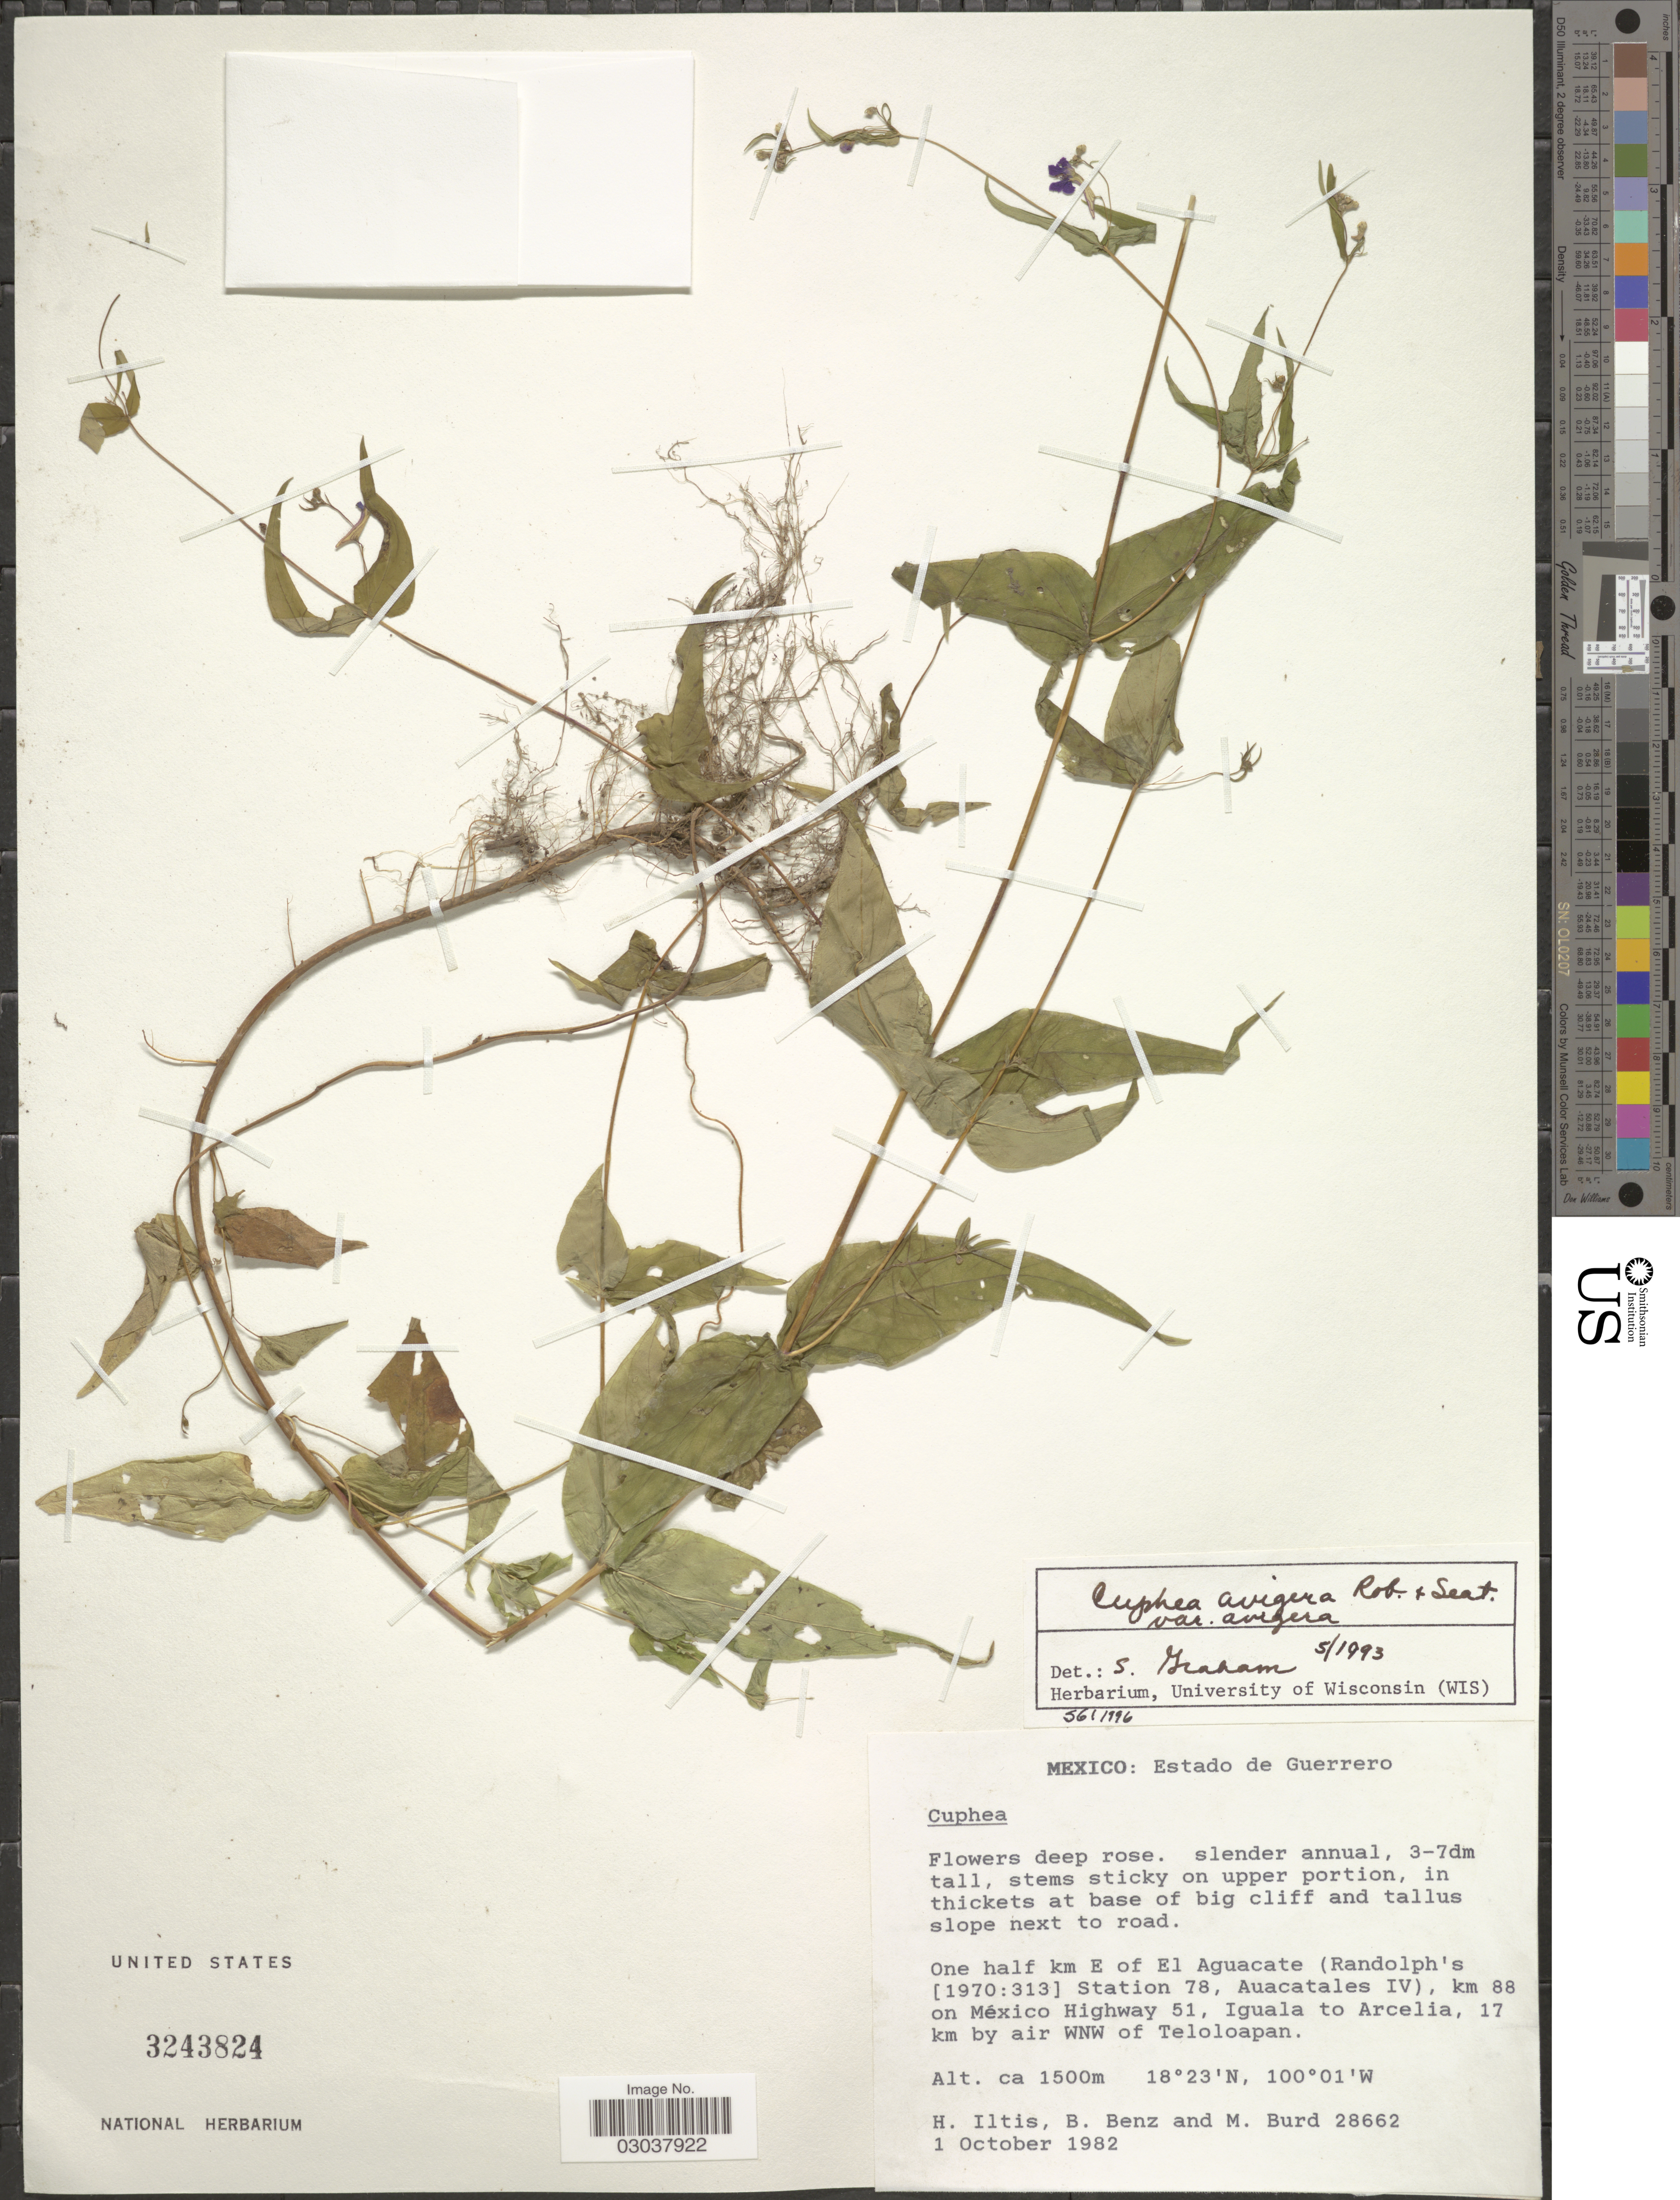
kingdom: Plantae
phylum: Tracheophyta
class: Magnoliopsida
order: Myrtales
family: Lythraceae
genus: Cuphea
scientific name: Cuphea avigera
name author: B.L. Rob. & Seaton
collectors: H. Iltis, B. Benz & M. Burd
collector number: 28662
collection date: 1982-10-01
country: Mexico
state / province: Guerrero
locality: One half km E of El Aguacate (Randolph's [1970:313] Station 78, Auacatales IV), km 88 on México Highway 51, Iguala to Arcelia, 17 km by air WNW of Teloloapan.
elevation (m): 1500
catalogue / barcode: US 3243824